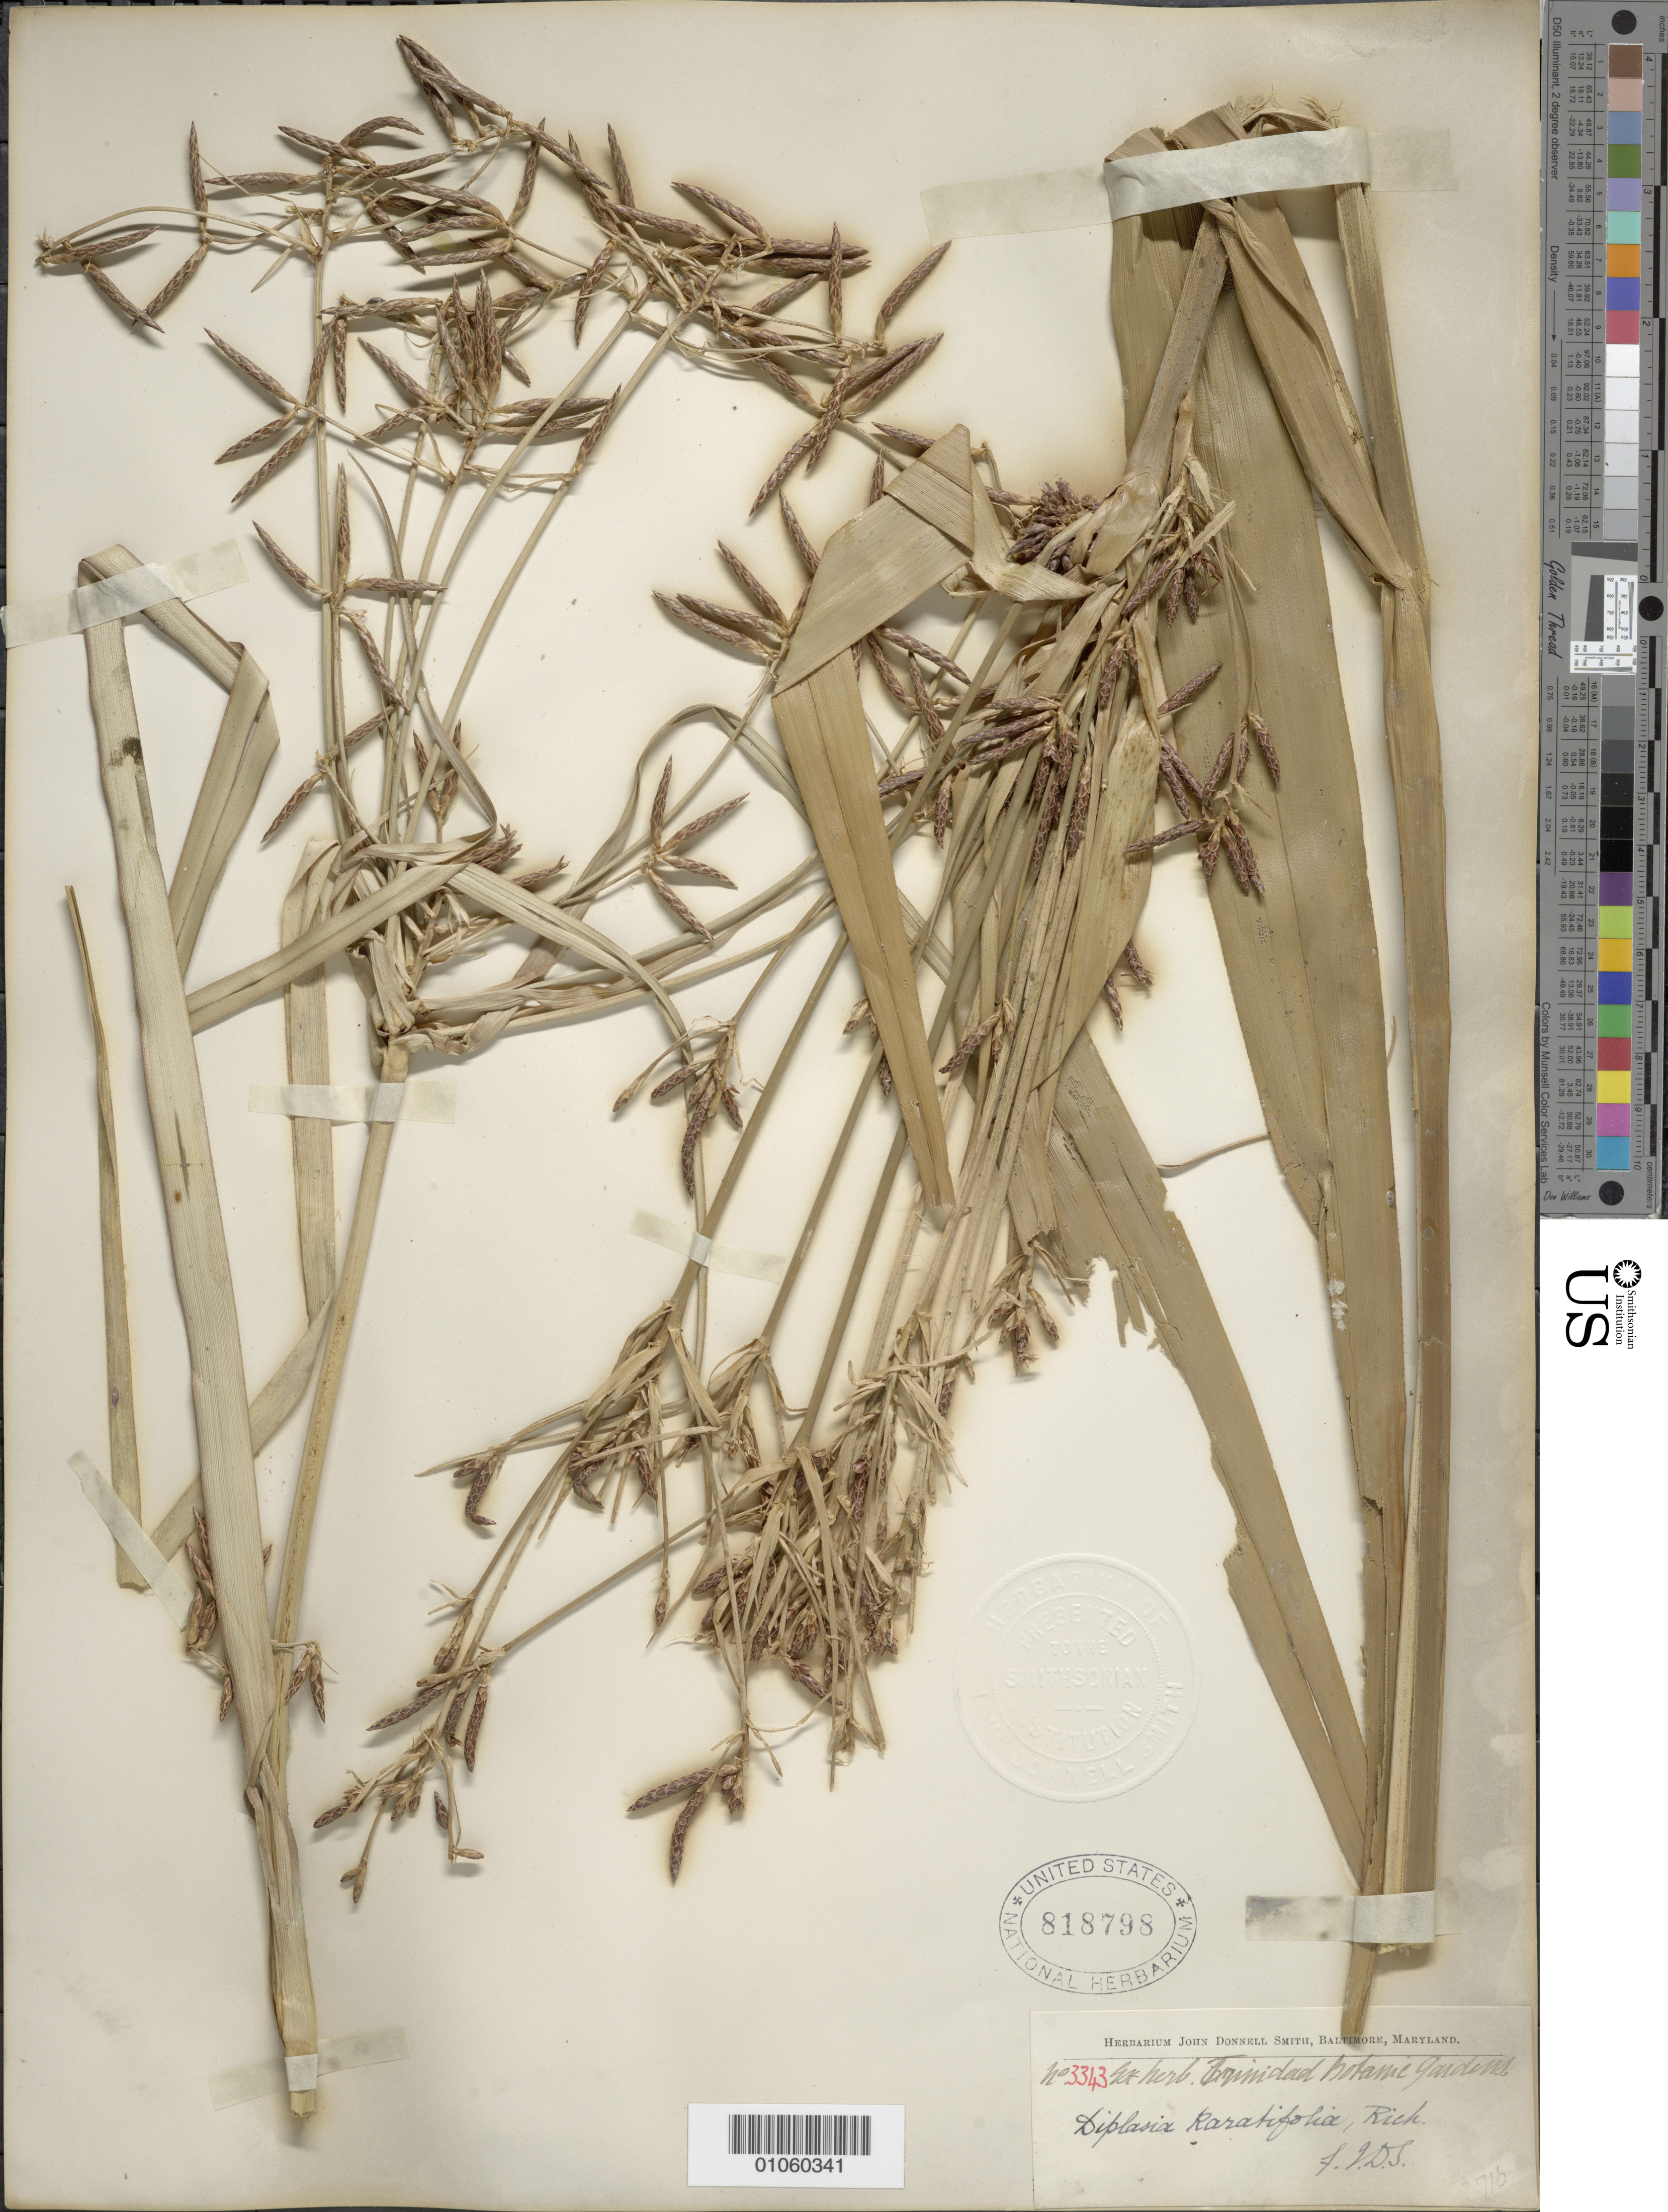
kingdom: Plantae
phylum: Tracheophyta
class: Liliopsida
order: Poales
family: Cyperaceae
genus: Diplasia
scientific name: Diplasia karatifolia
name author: Rich.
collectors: J. Donnell Smith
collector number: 3343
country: Trinidad and Tobago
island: Trinidad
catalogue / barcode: US 818798